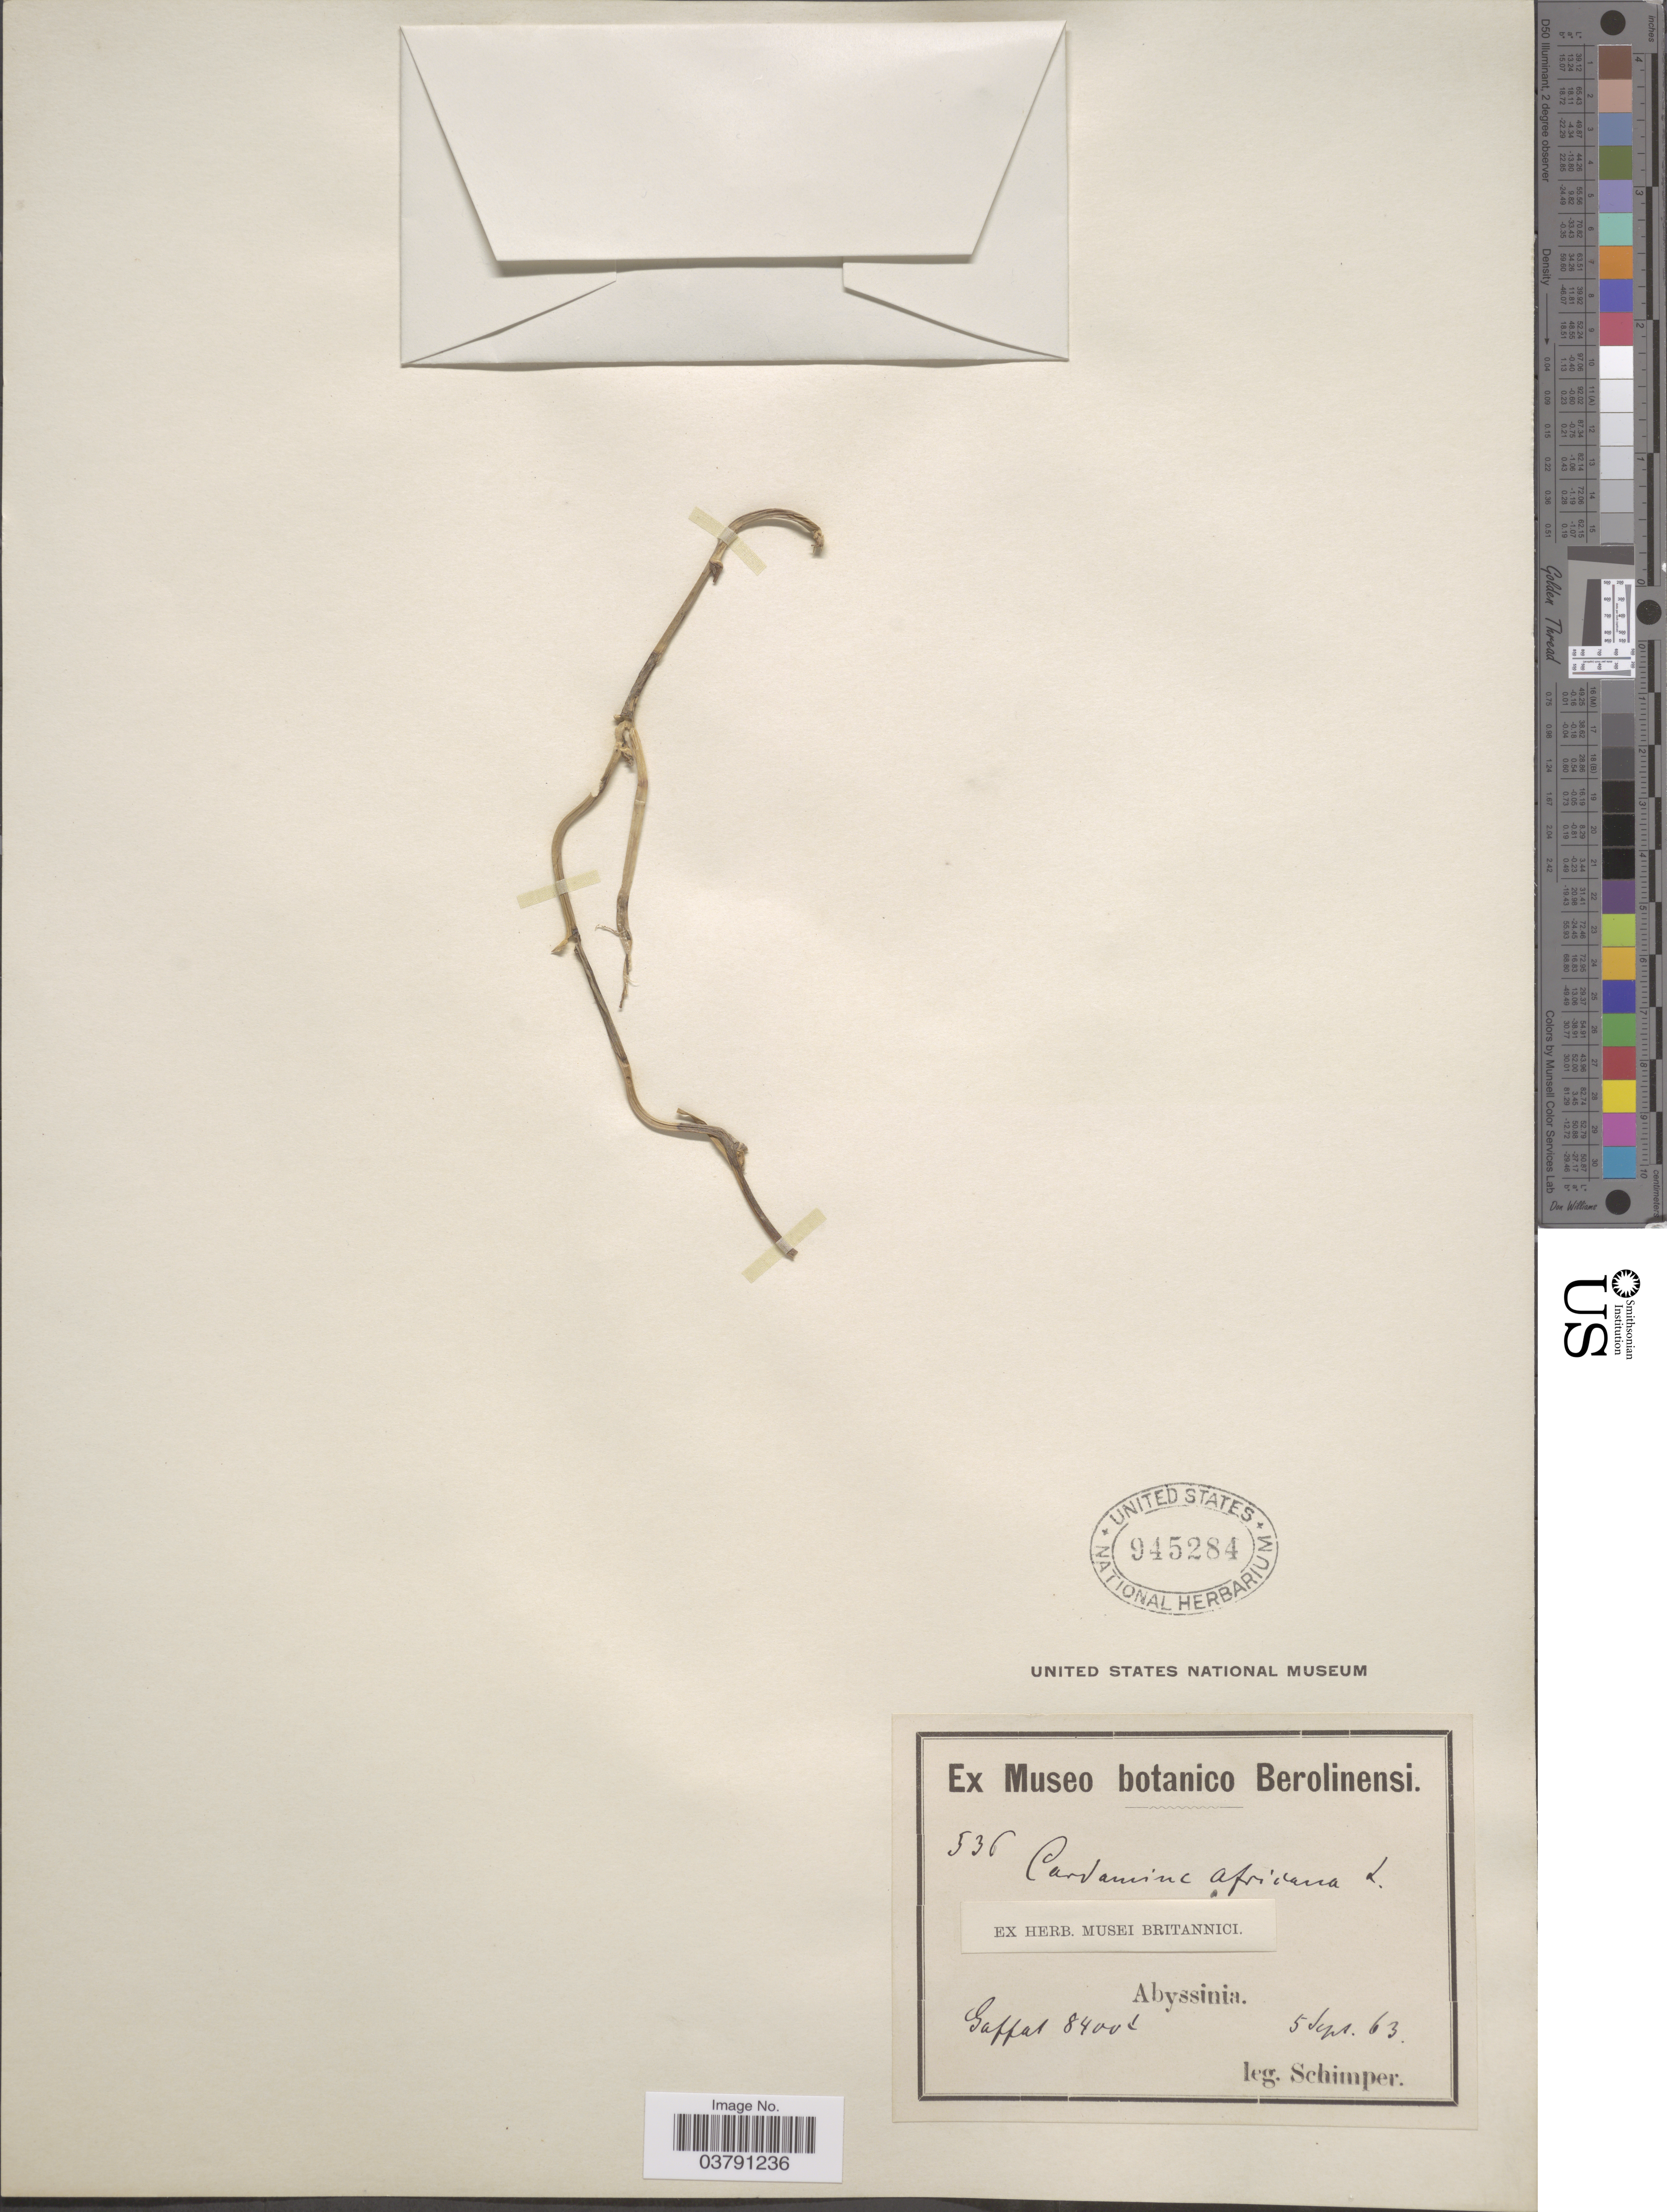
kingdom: Plantae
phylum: Tracheophyta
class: Magnoliopsida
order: Brassicales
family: Brassicaceae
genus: Cardamine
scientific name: Cardamine africana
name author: L.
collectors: -. Schimper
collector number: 536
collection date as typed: Transcribed d/m/y: 5/9/63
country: Ethiopia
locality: Abyssinia. Gaffat.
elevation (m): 2560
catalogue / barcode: US 945284